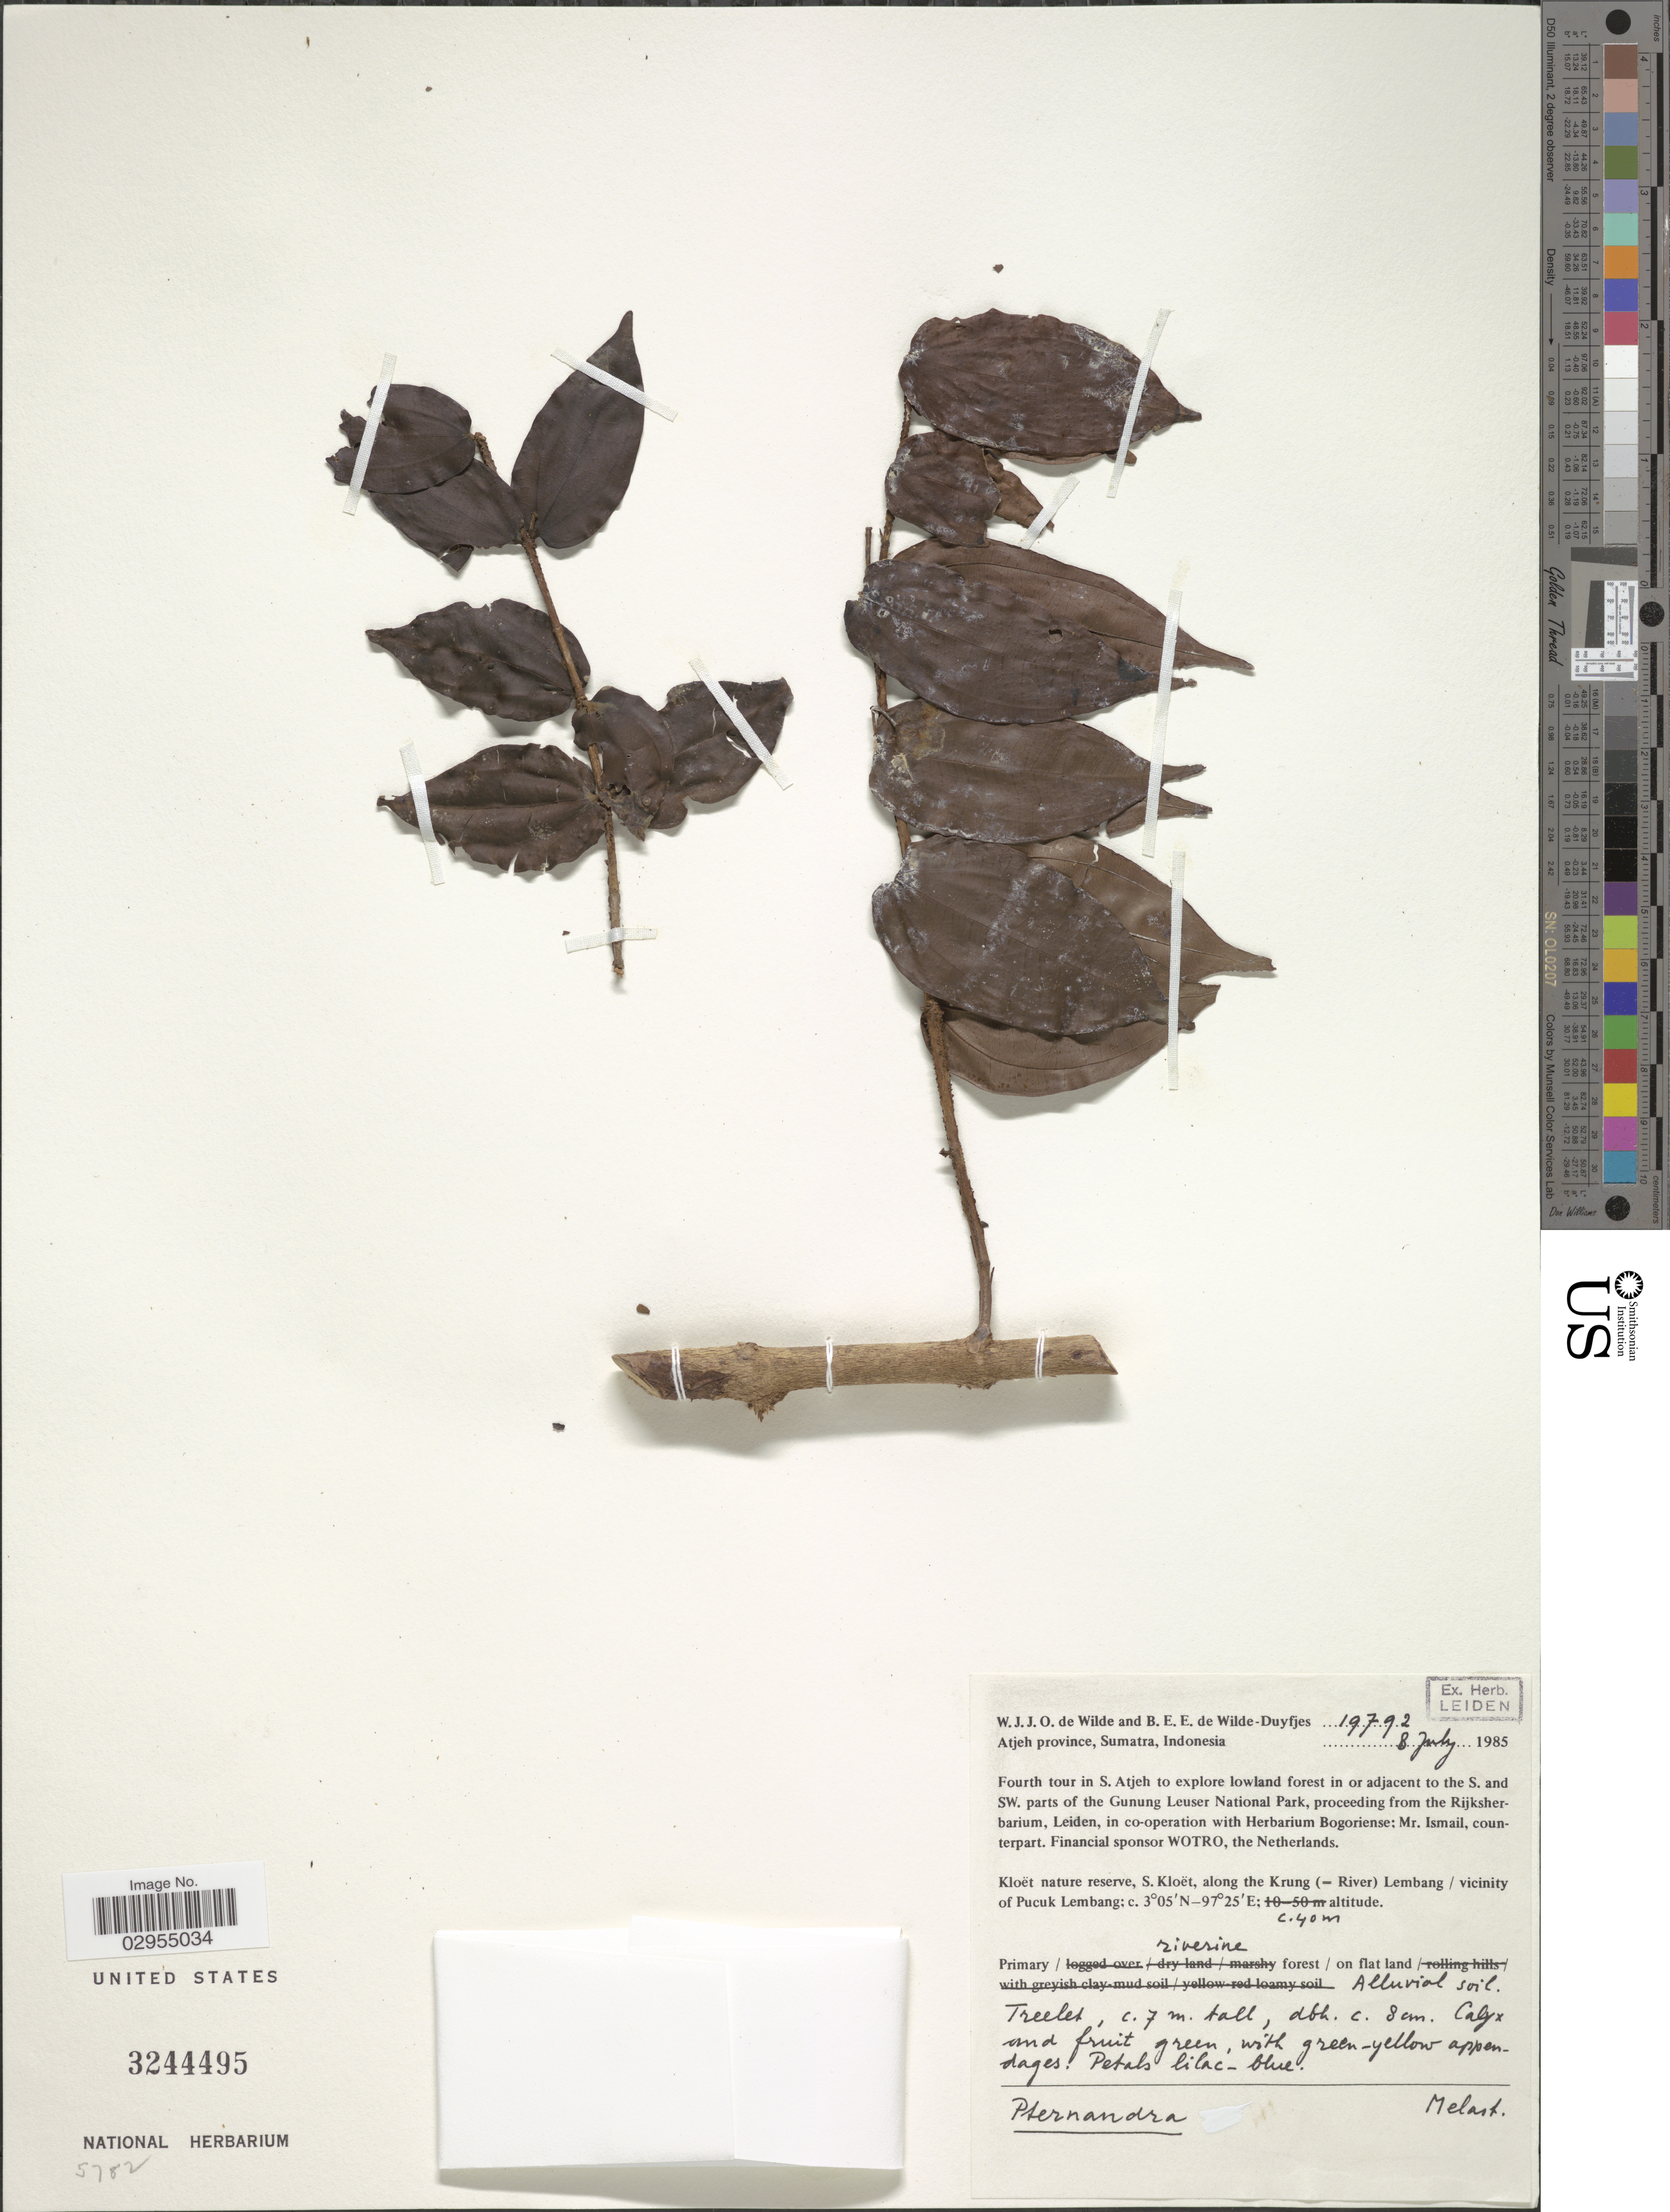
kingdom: Plantae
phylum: Tracheophyta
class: Magnoliopsida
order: Myrtales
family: Melastomataceae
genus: Pternandra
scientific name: Pternandra sp.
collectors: W. J. de Wilde & B. E. de Wilde-Duyfjes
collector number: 19792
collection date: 1985-07-08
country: Indonesia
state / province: Sumatra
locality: Atjeh Province. S. Atjeh, S. and SW. parts of the Gunung Leuser National Park. Kloët nature reserve, S. Kloët, along the Krung (-River) Lembang/ vicinity of Pucuk Lembang.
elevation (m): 40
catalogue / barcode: US 3244495